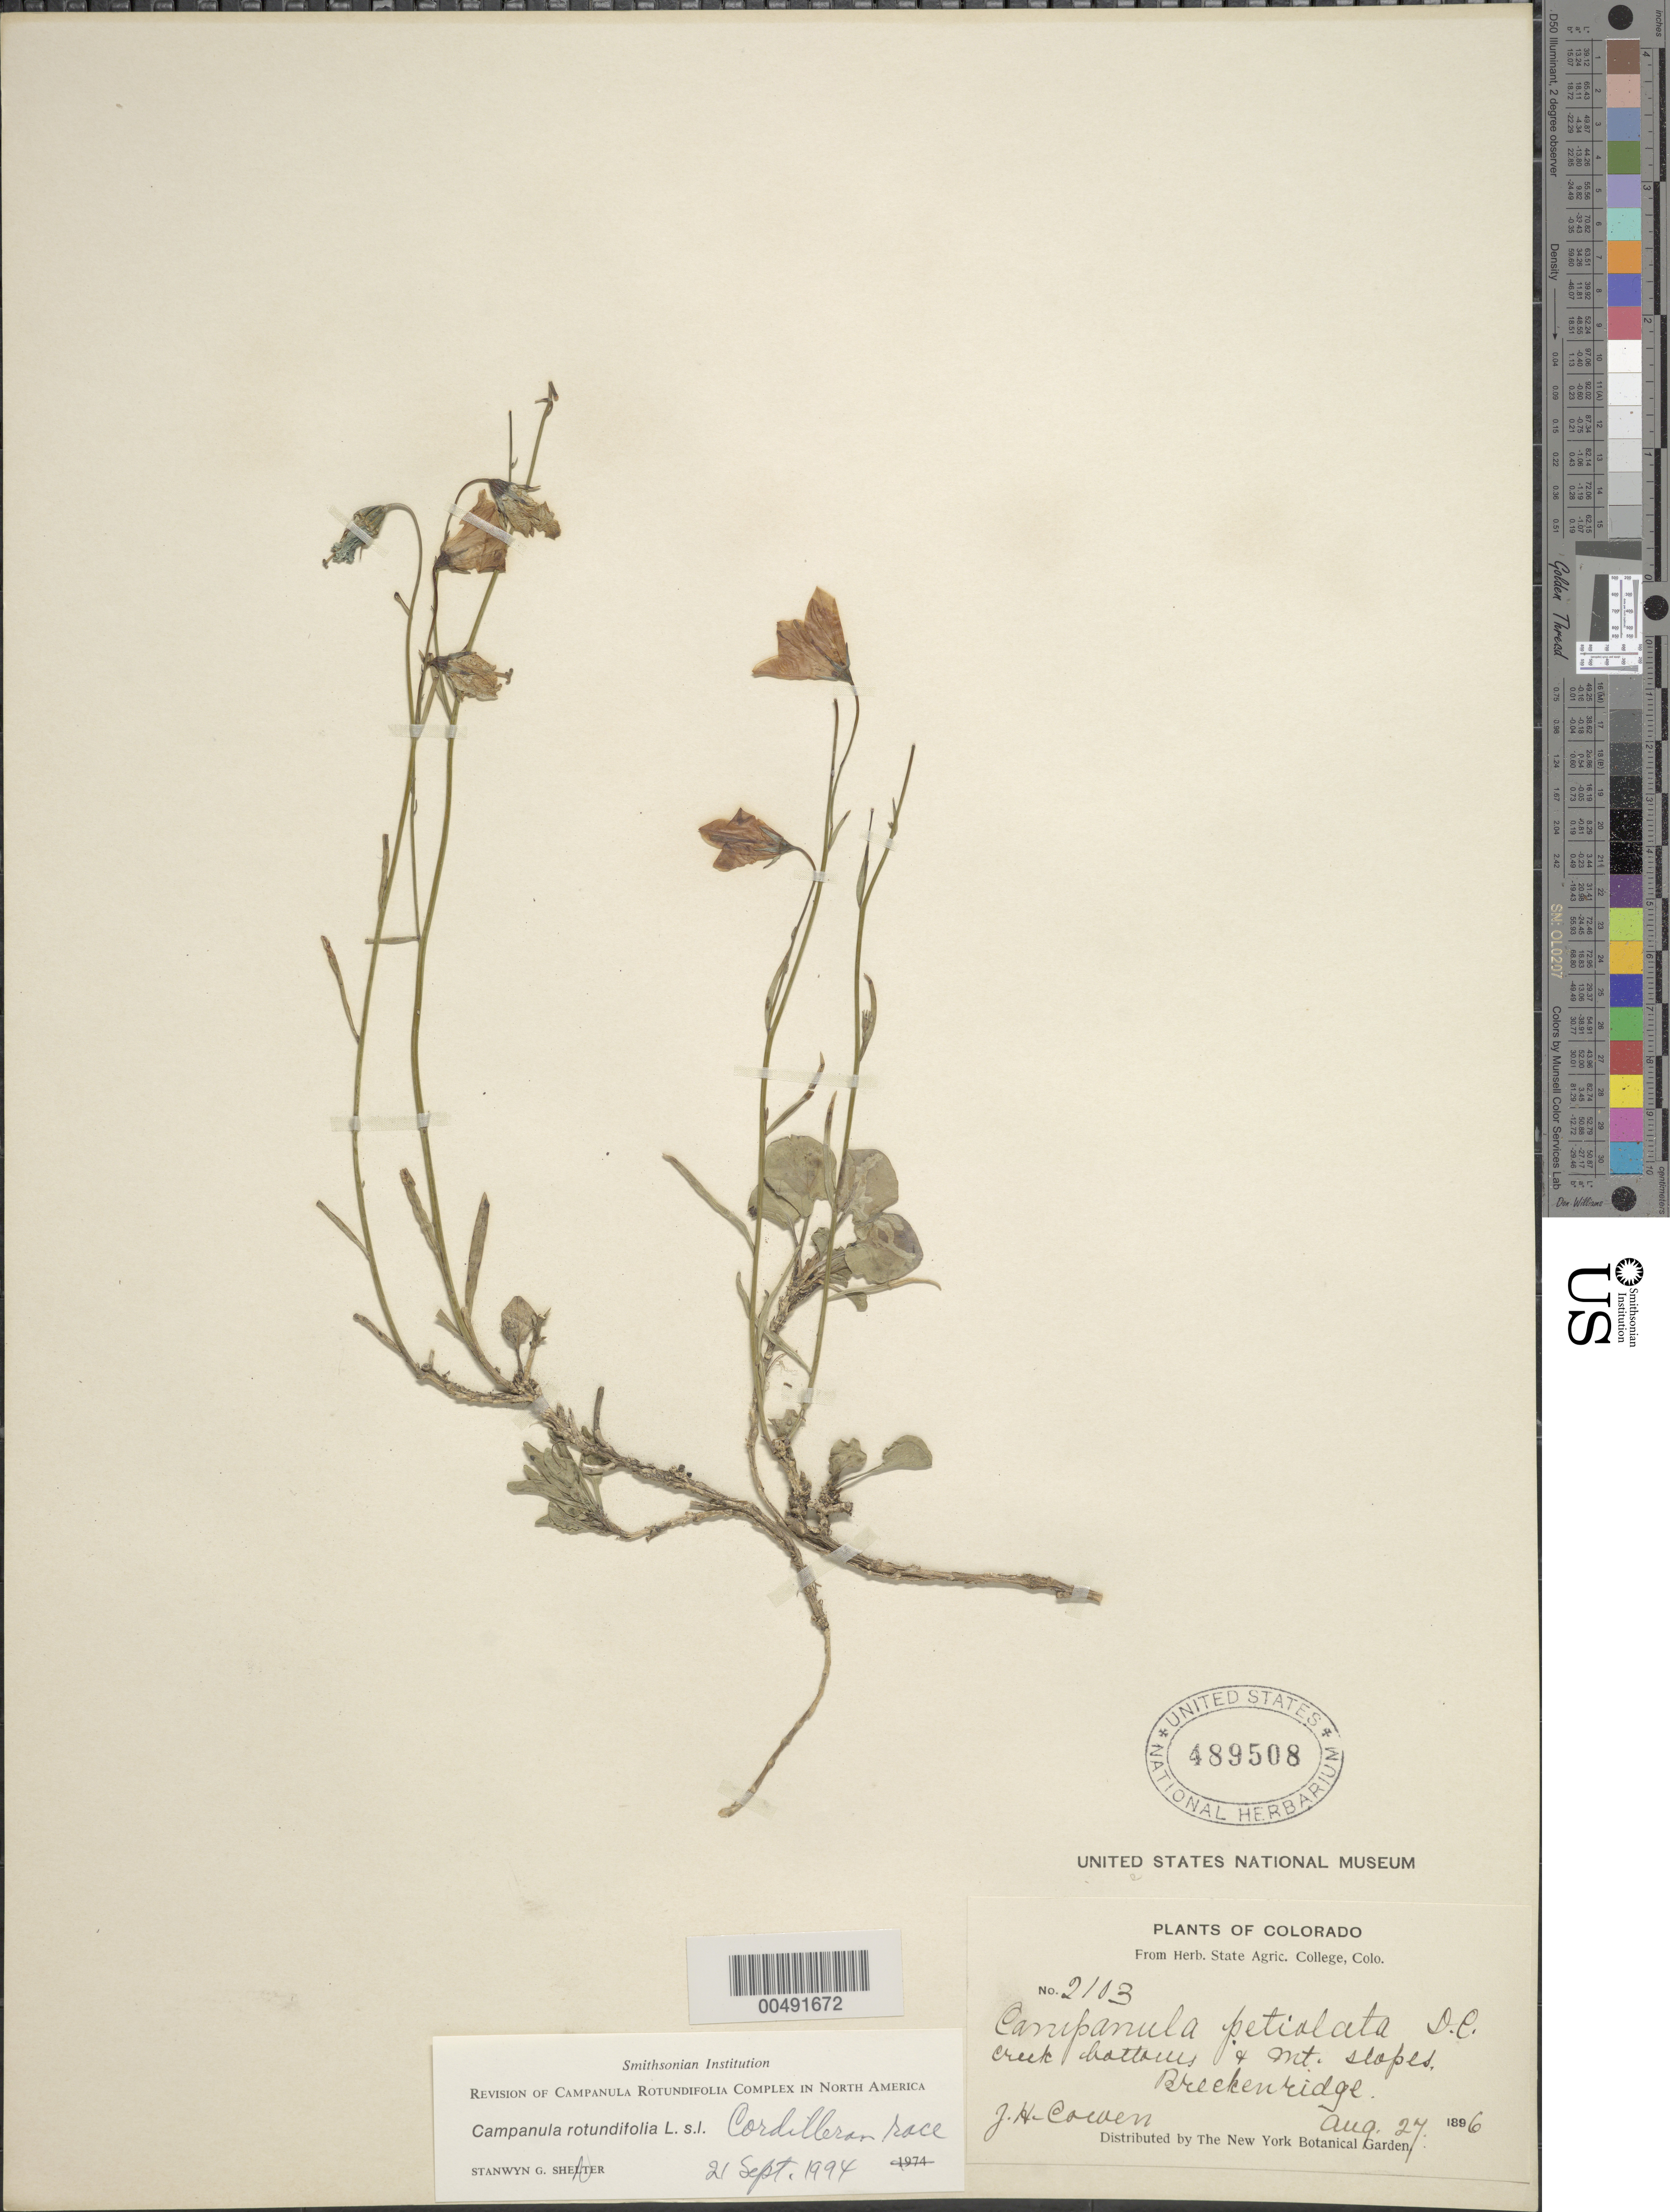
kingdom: Plantae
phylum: Tracheophyta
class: Magnoliopsida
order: Asterales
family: Campanulaceae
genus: Campanula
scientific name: Campanula rotundifolia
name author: L.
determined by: Shetler, Stanwyn G., (US), NMNH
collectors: J. H. Cowen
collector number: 2103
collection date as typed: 27 Aug 1896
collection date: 1896-08-27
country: United States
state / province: Colorado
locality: Breckenridge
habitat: creek bottoms and mountain slopes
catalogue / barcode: US 489508